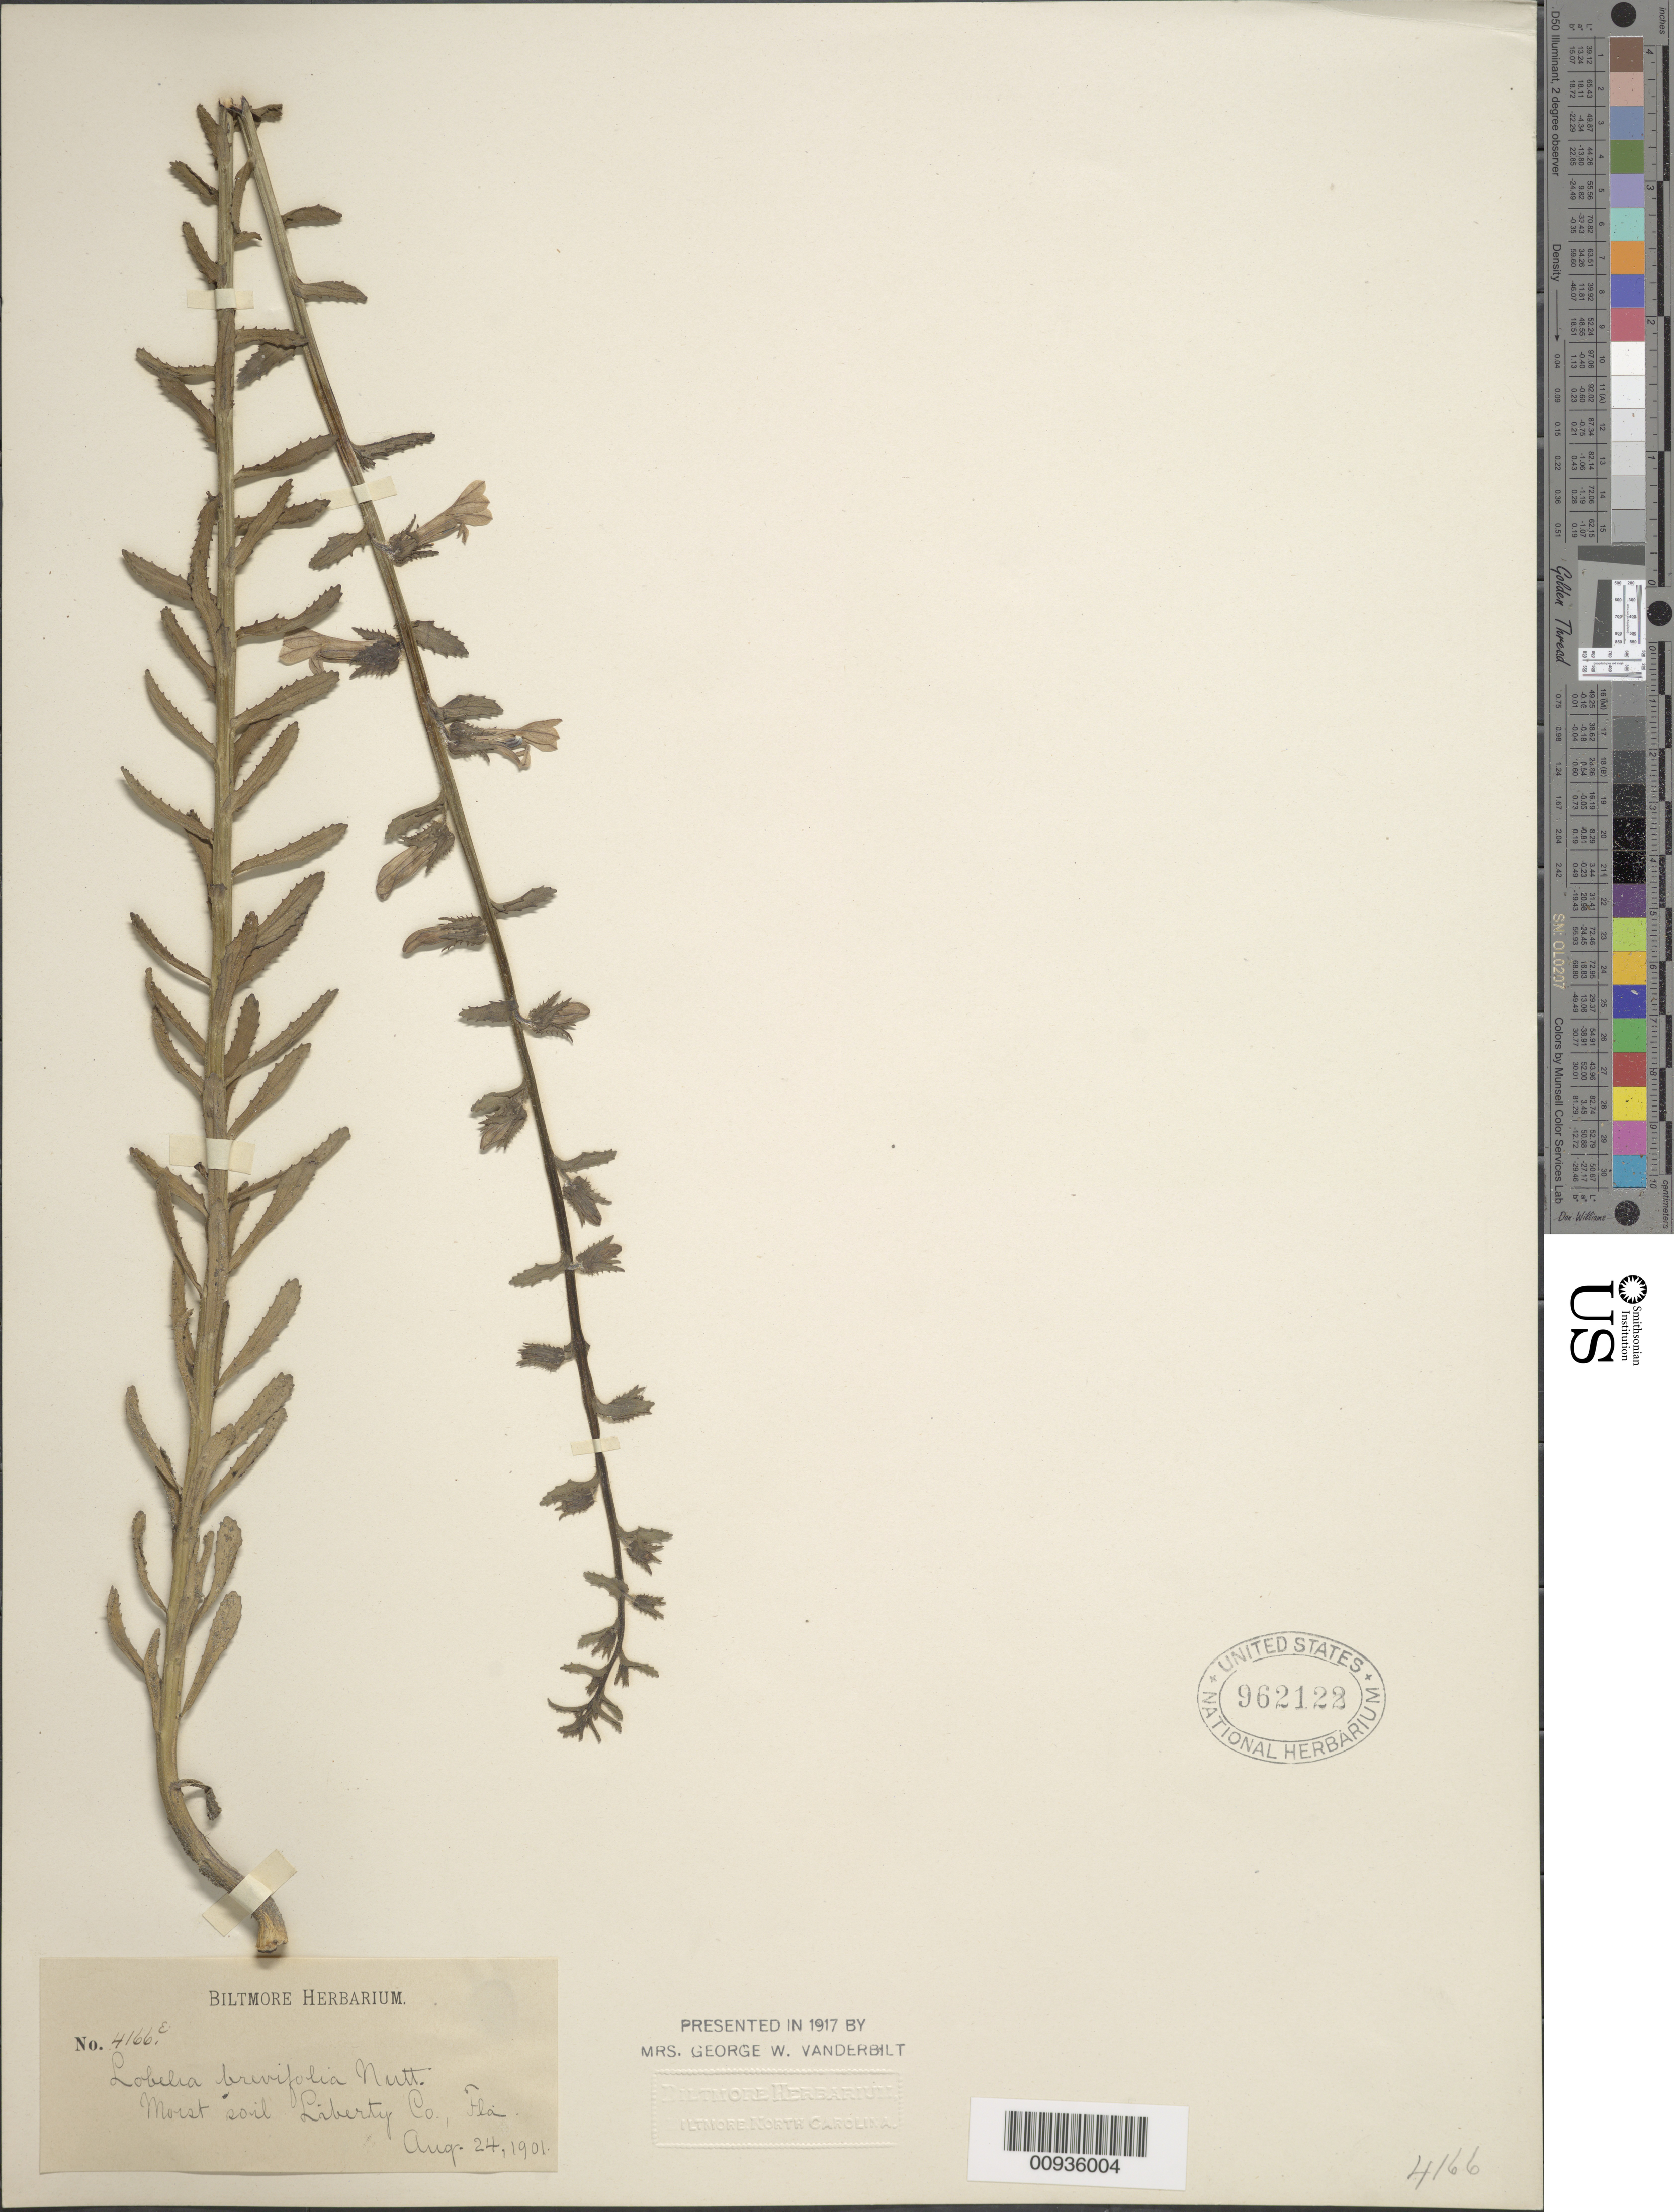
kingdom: Plantae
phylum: Tracheophyta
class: Magnoliopsida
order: Asterales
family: Campanulaceae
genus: Lobelia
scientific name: Lobelia brevifolia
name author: Nutt. ex A. DC.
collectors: ex herb. Biltmore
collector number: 4166e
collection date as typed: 24 Aug 1901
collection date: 1901-08-24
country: United States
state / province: Florida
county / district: Liberty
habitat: moist soil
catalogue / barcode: US 962122